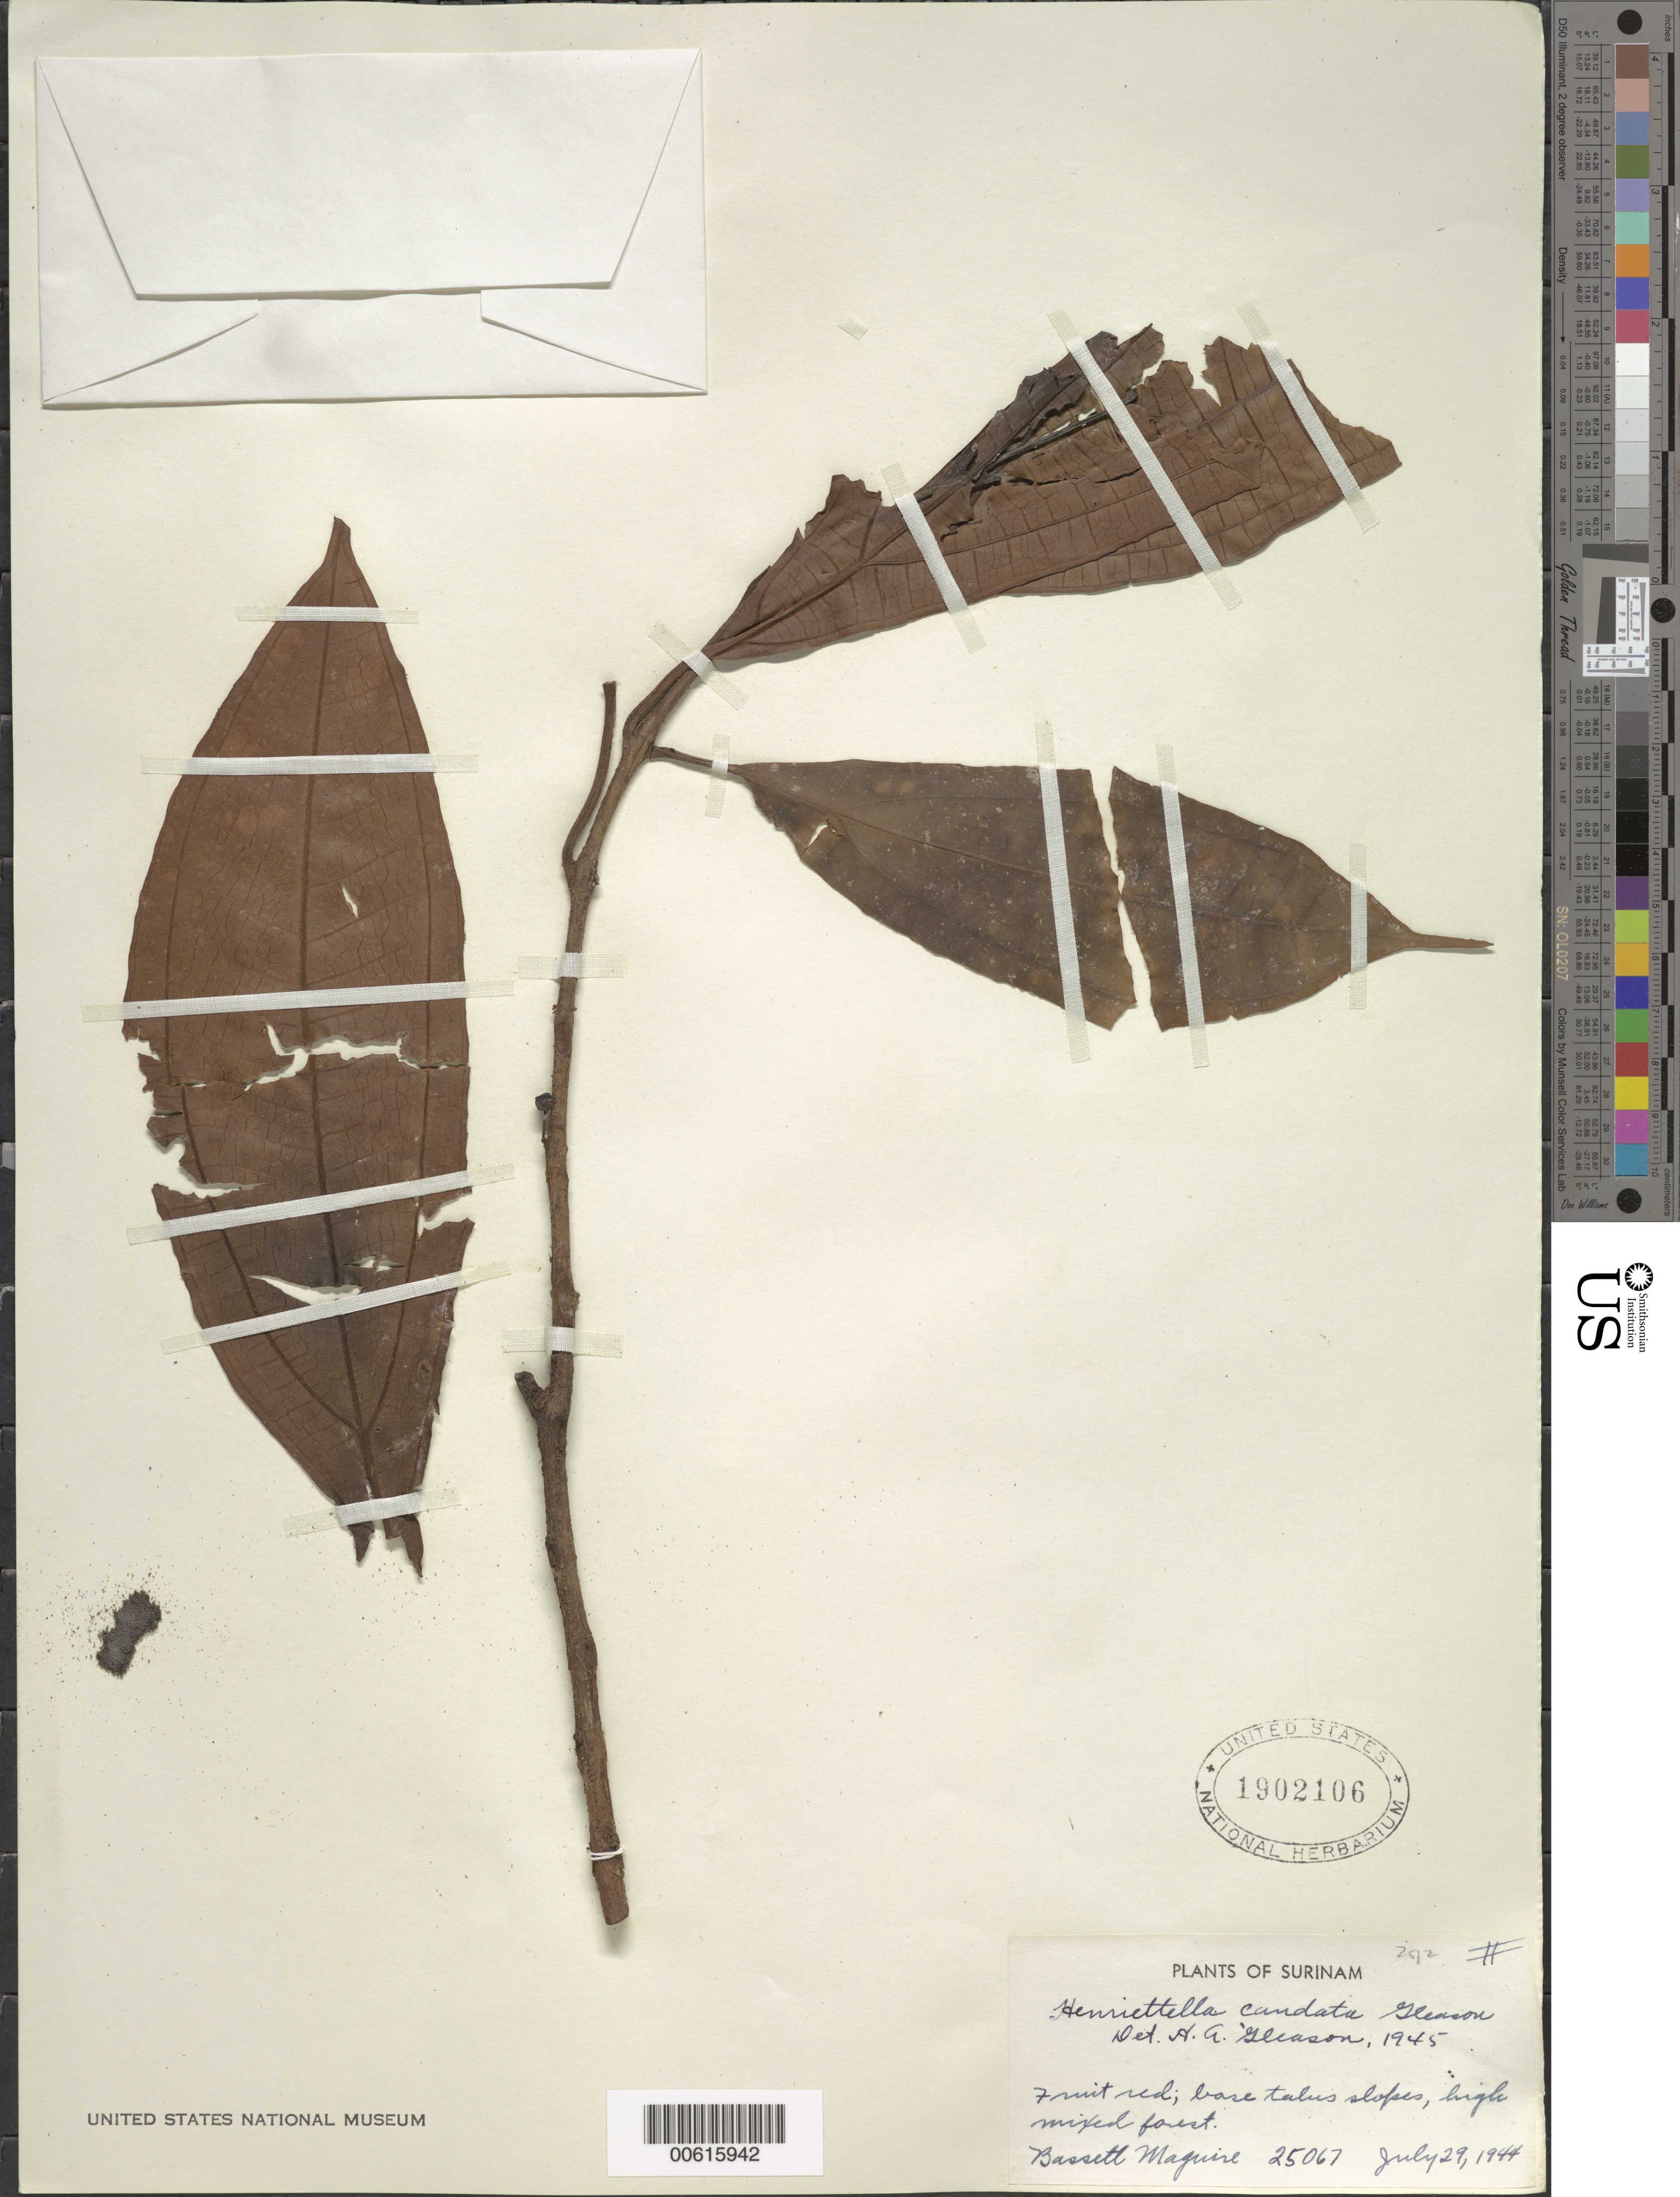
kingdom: Plantae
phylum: Tracheophyta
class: Magnoliopsida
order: Myrtales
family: Melastomataceae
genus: Henriettea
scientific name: Henriettea caudata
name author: (Gleason) Penneys et al.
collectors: B. Maguire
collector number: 25067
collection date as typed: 29-Jul-44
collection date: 1944-07-29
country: Suriname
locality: Tafelberg (Table Mountain), north slopes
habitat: High mixed forest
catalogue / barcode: US 1902106